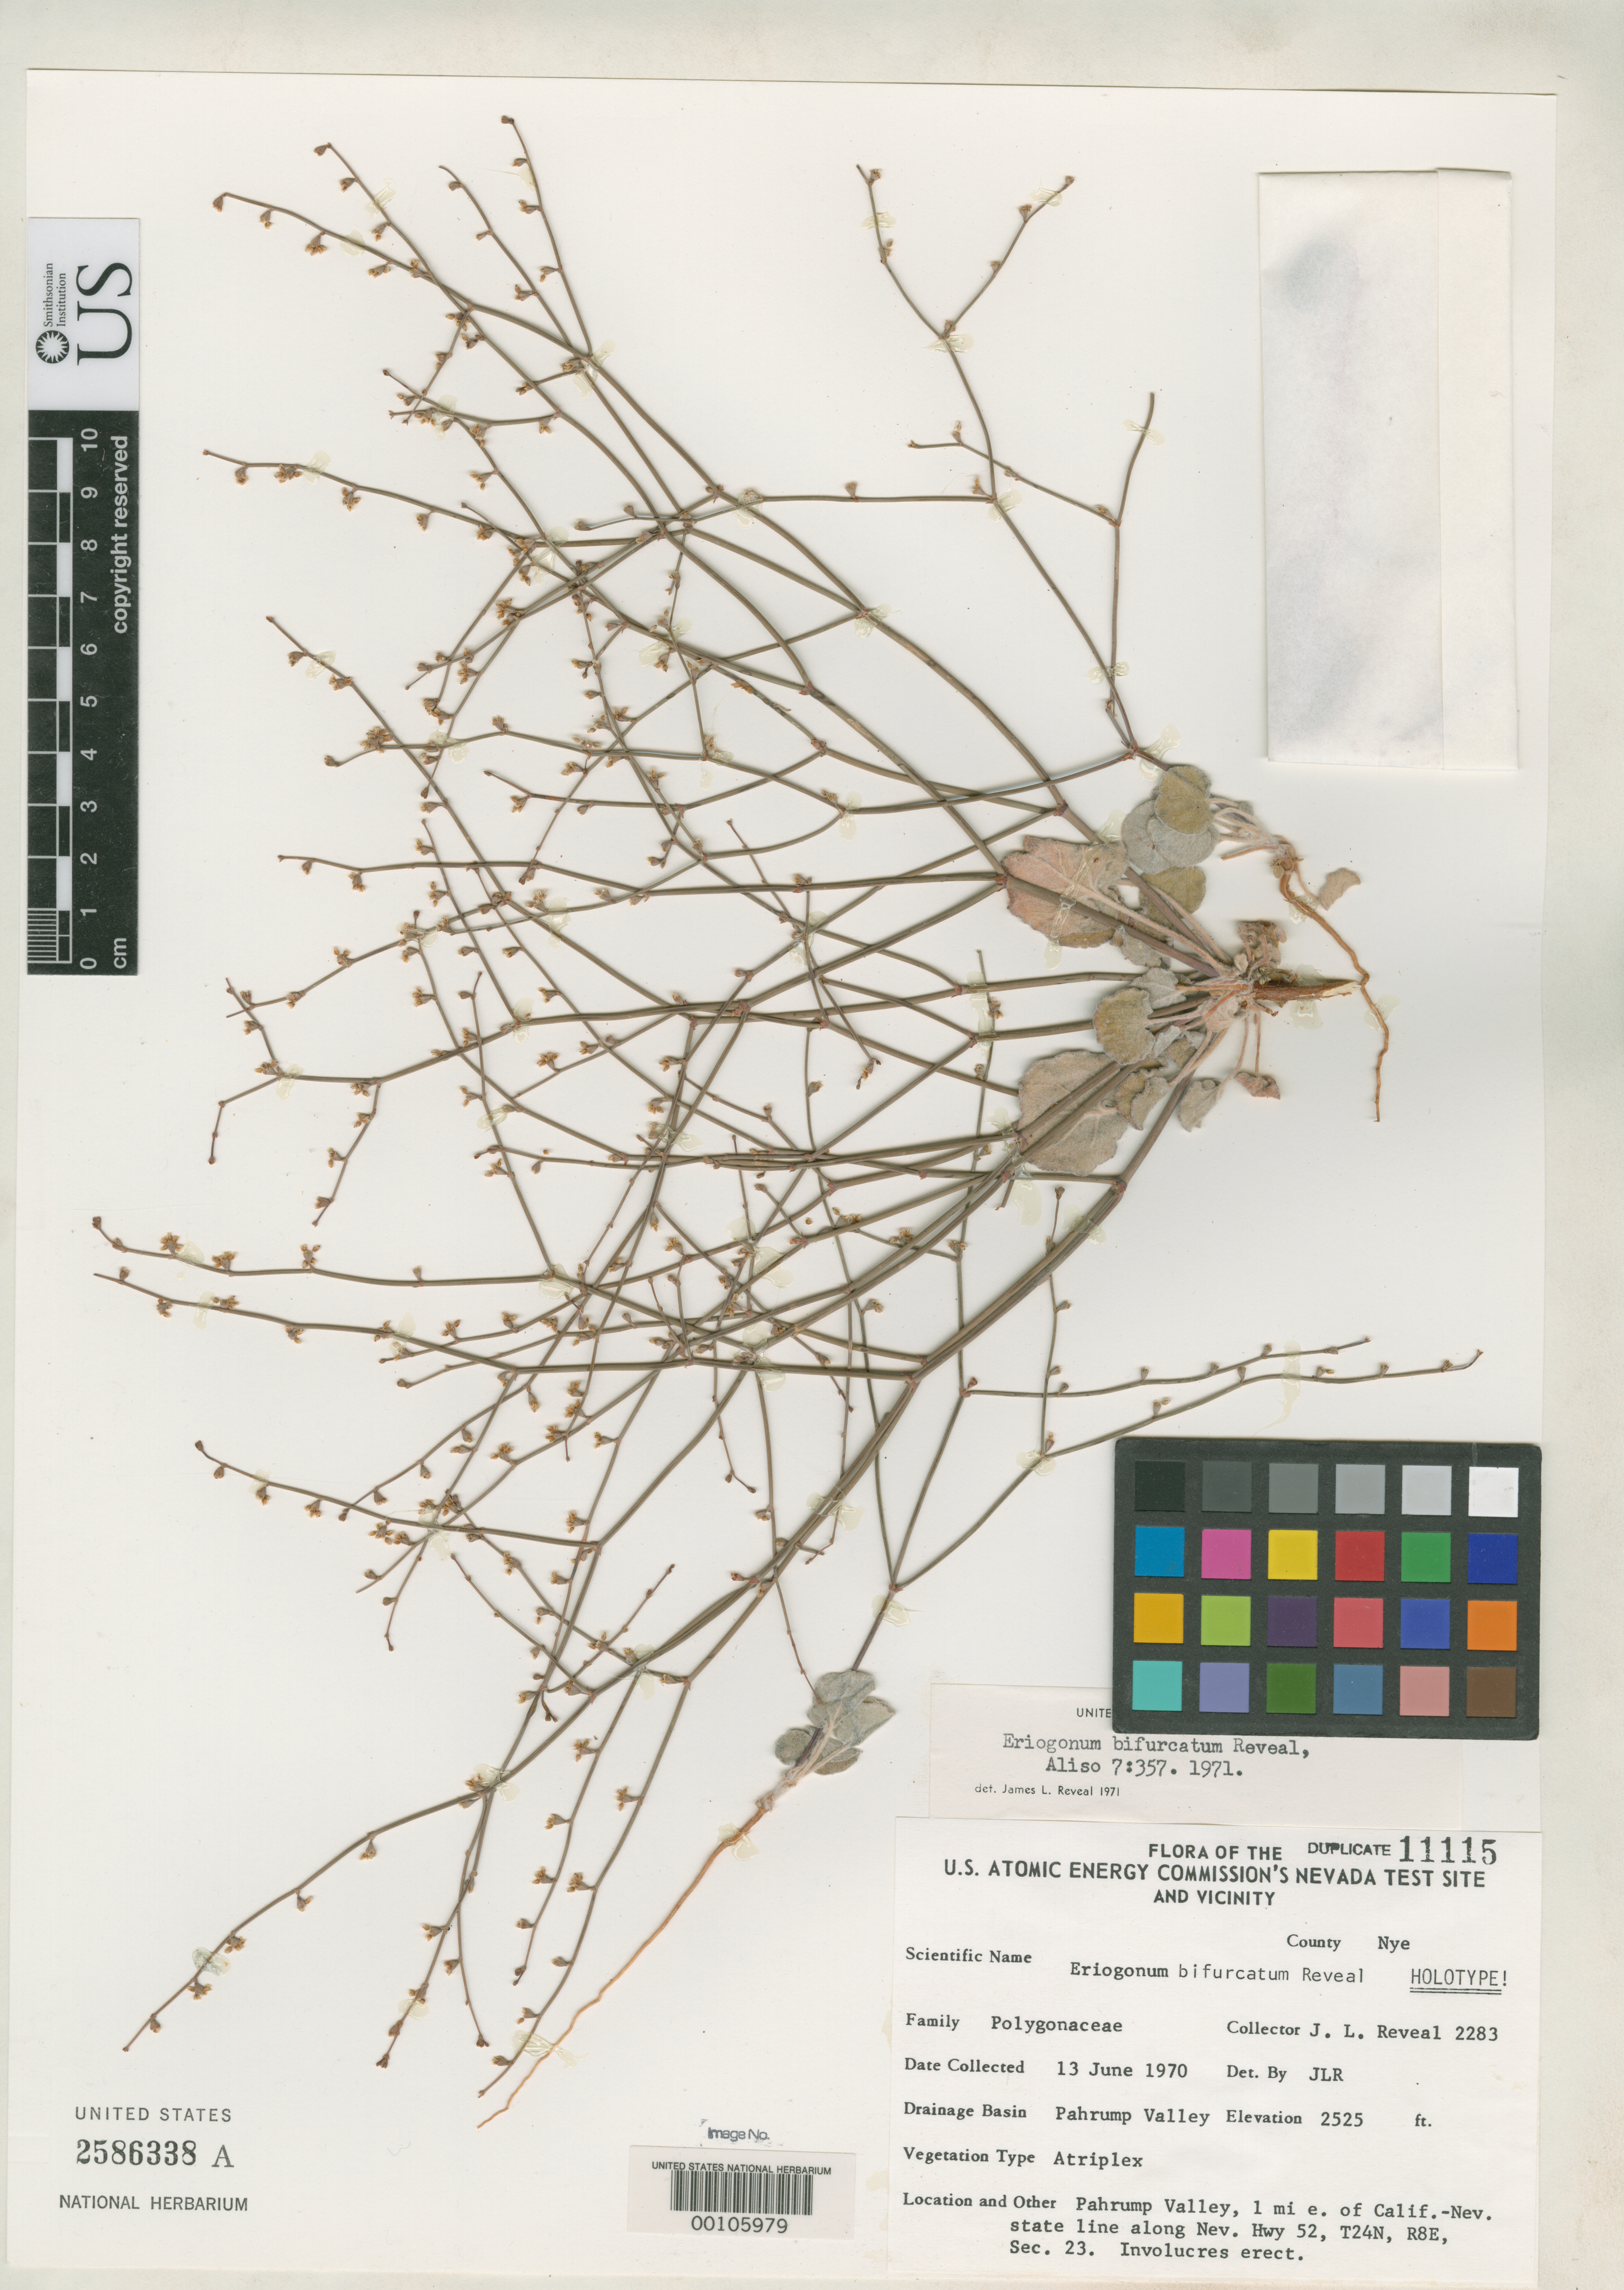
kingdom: Plantae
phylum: Tracheophyta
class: Magnoliopsida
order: Caryophyllales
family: Polygonaceae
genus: Eriogonum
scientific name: Eriogonum bifurcatum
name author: Reveal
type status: Holotype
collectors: J. L. Reveal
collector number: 2283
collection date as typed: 13 Jun 1970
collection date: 1970-06-13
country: United States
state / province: Nevada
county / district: Nye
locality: Pahrump Valley, 1 mile east of California-Nevada state line along Nev. Hwy. 52, T24N, R8E, Ser. 23; alt. 2525 ft.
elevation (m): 770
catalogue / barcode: US 2586338A